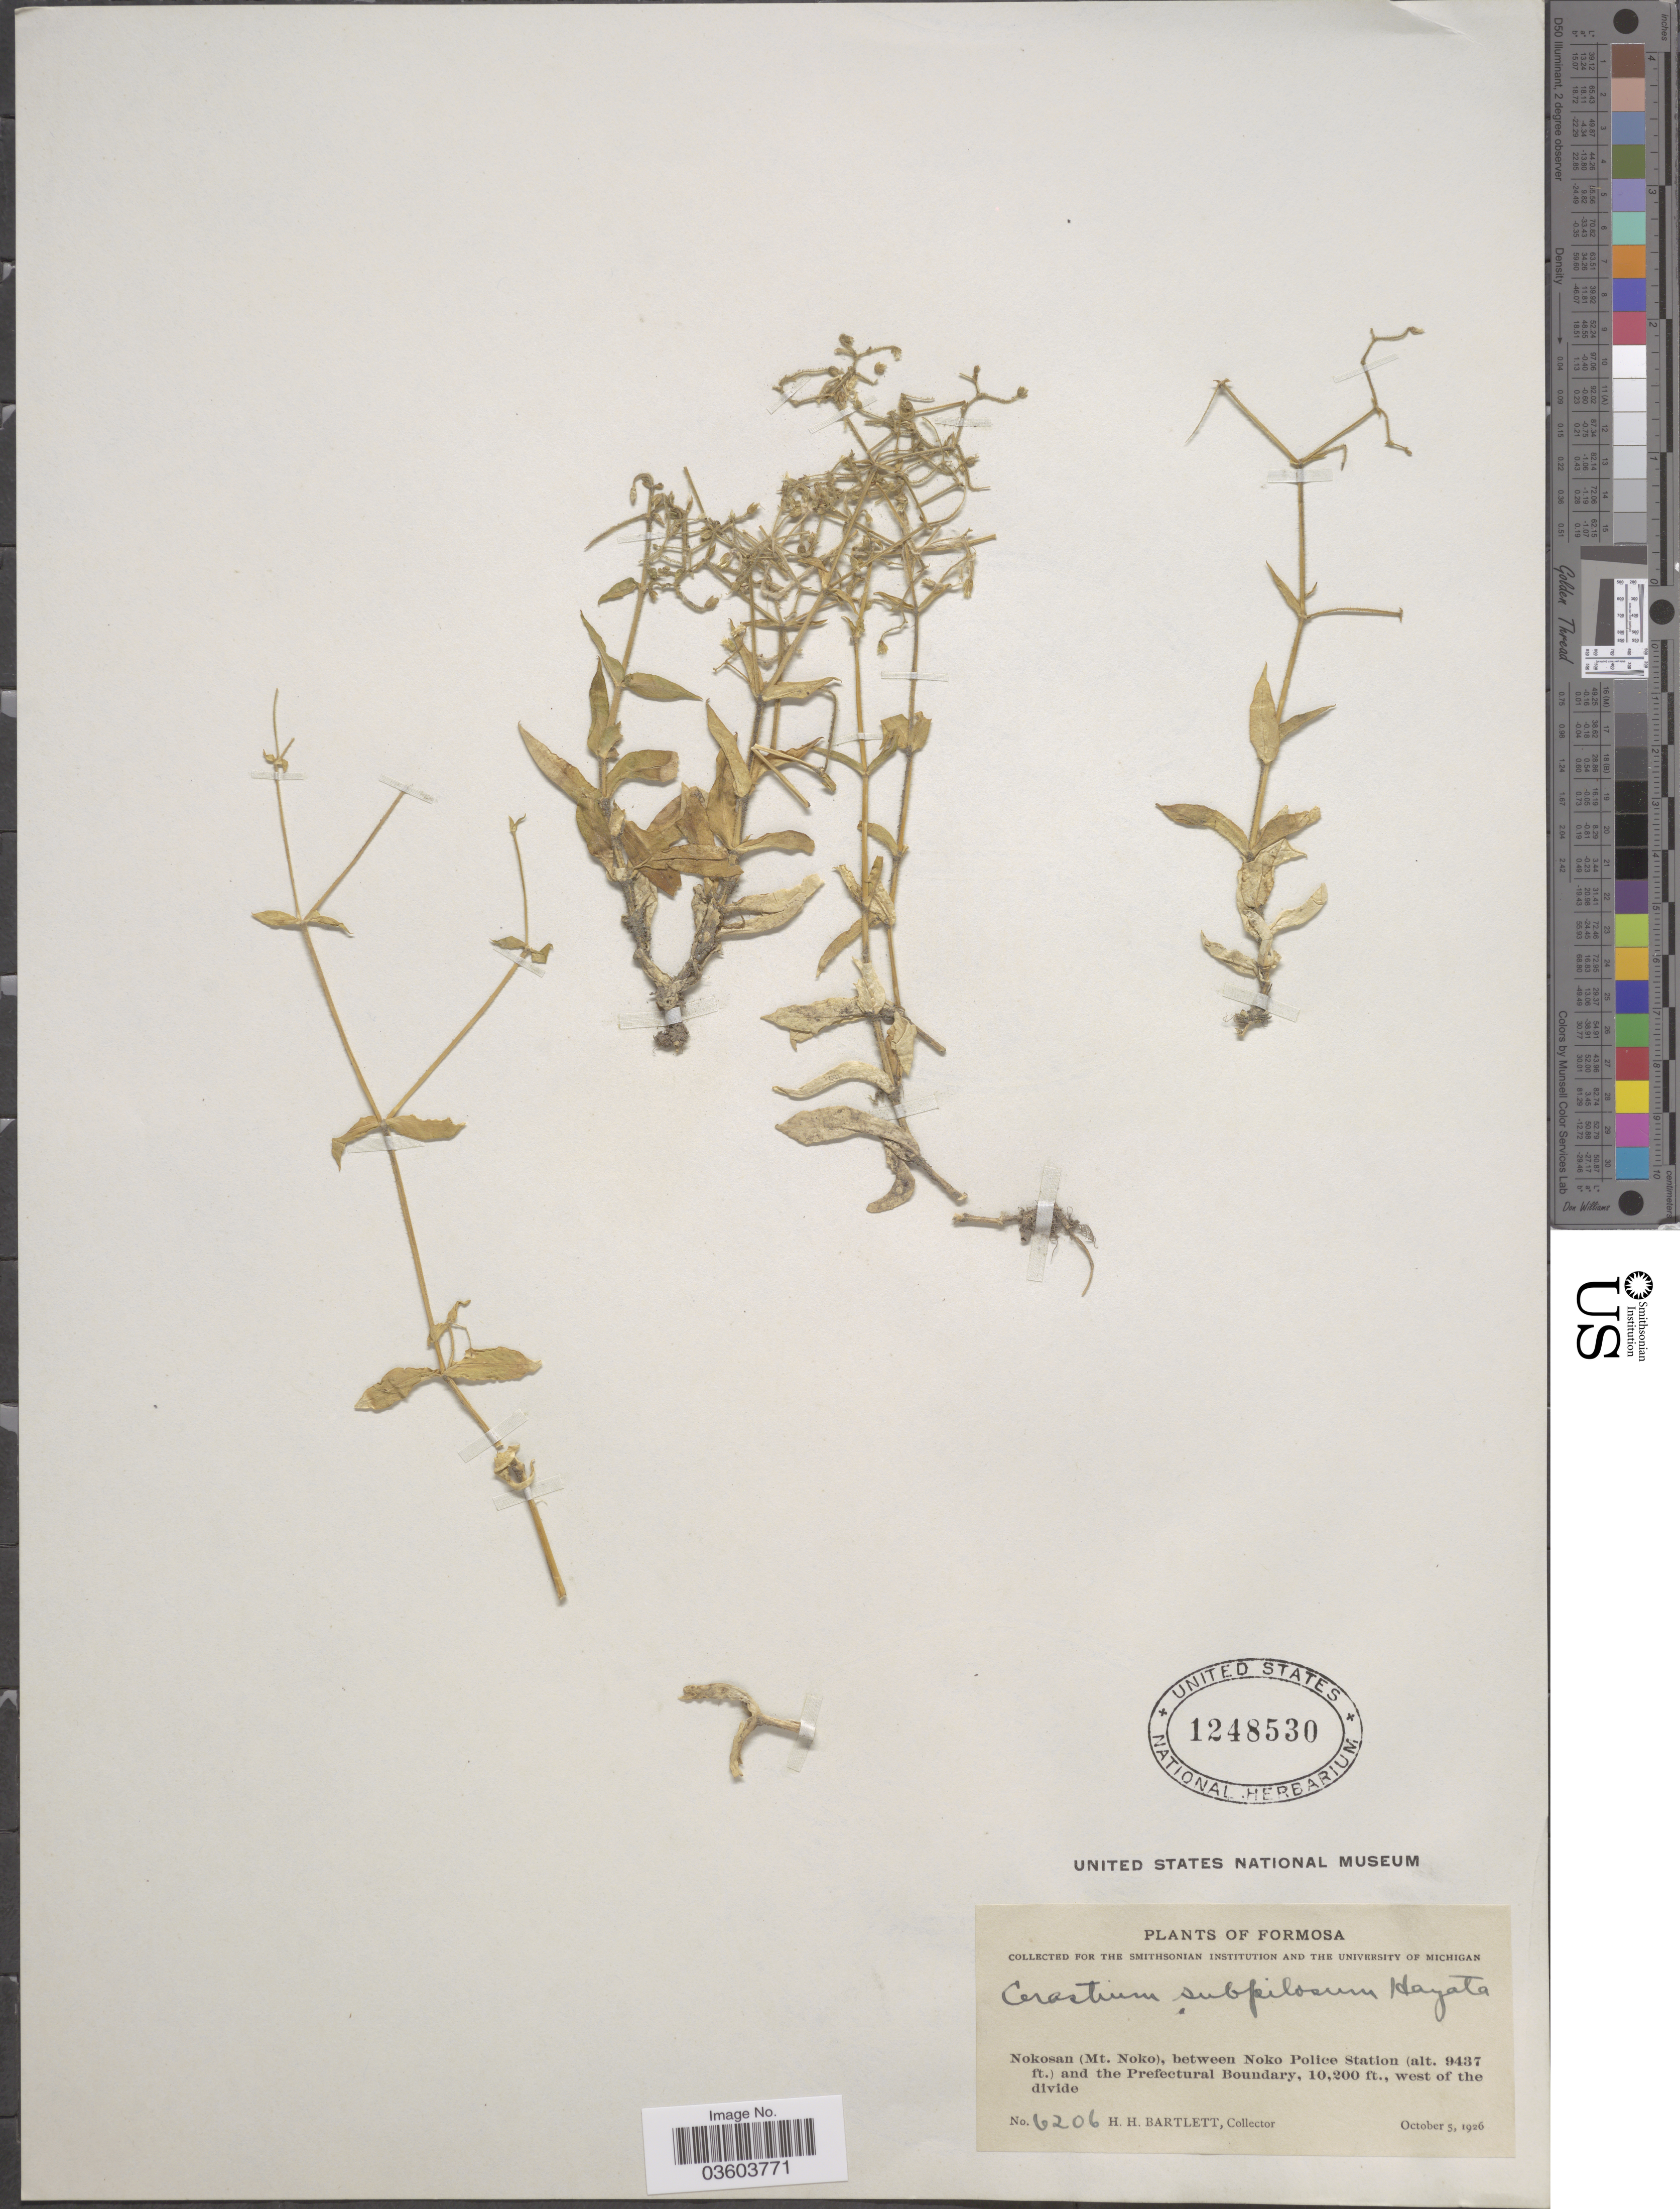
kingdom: Plantae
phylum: Tracheophyta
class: Magnoliopsida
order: Caryophyllales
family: Caryophyllaceae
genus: Cerastium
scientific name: Cerastium subpilosum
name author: Hayata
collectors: H. H. Bartlett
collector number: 6206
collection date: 1926-10-05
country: Taiwan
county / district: Hualien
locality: Formosa. Nokosan (Mt. Noko), between Noko Police Station and the Prefectural Boundary, west of the divide.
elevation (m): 2876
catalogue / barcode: US 1248530